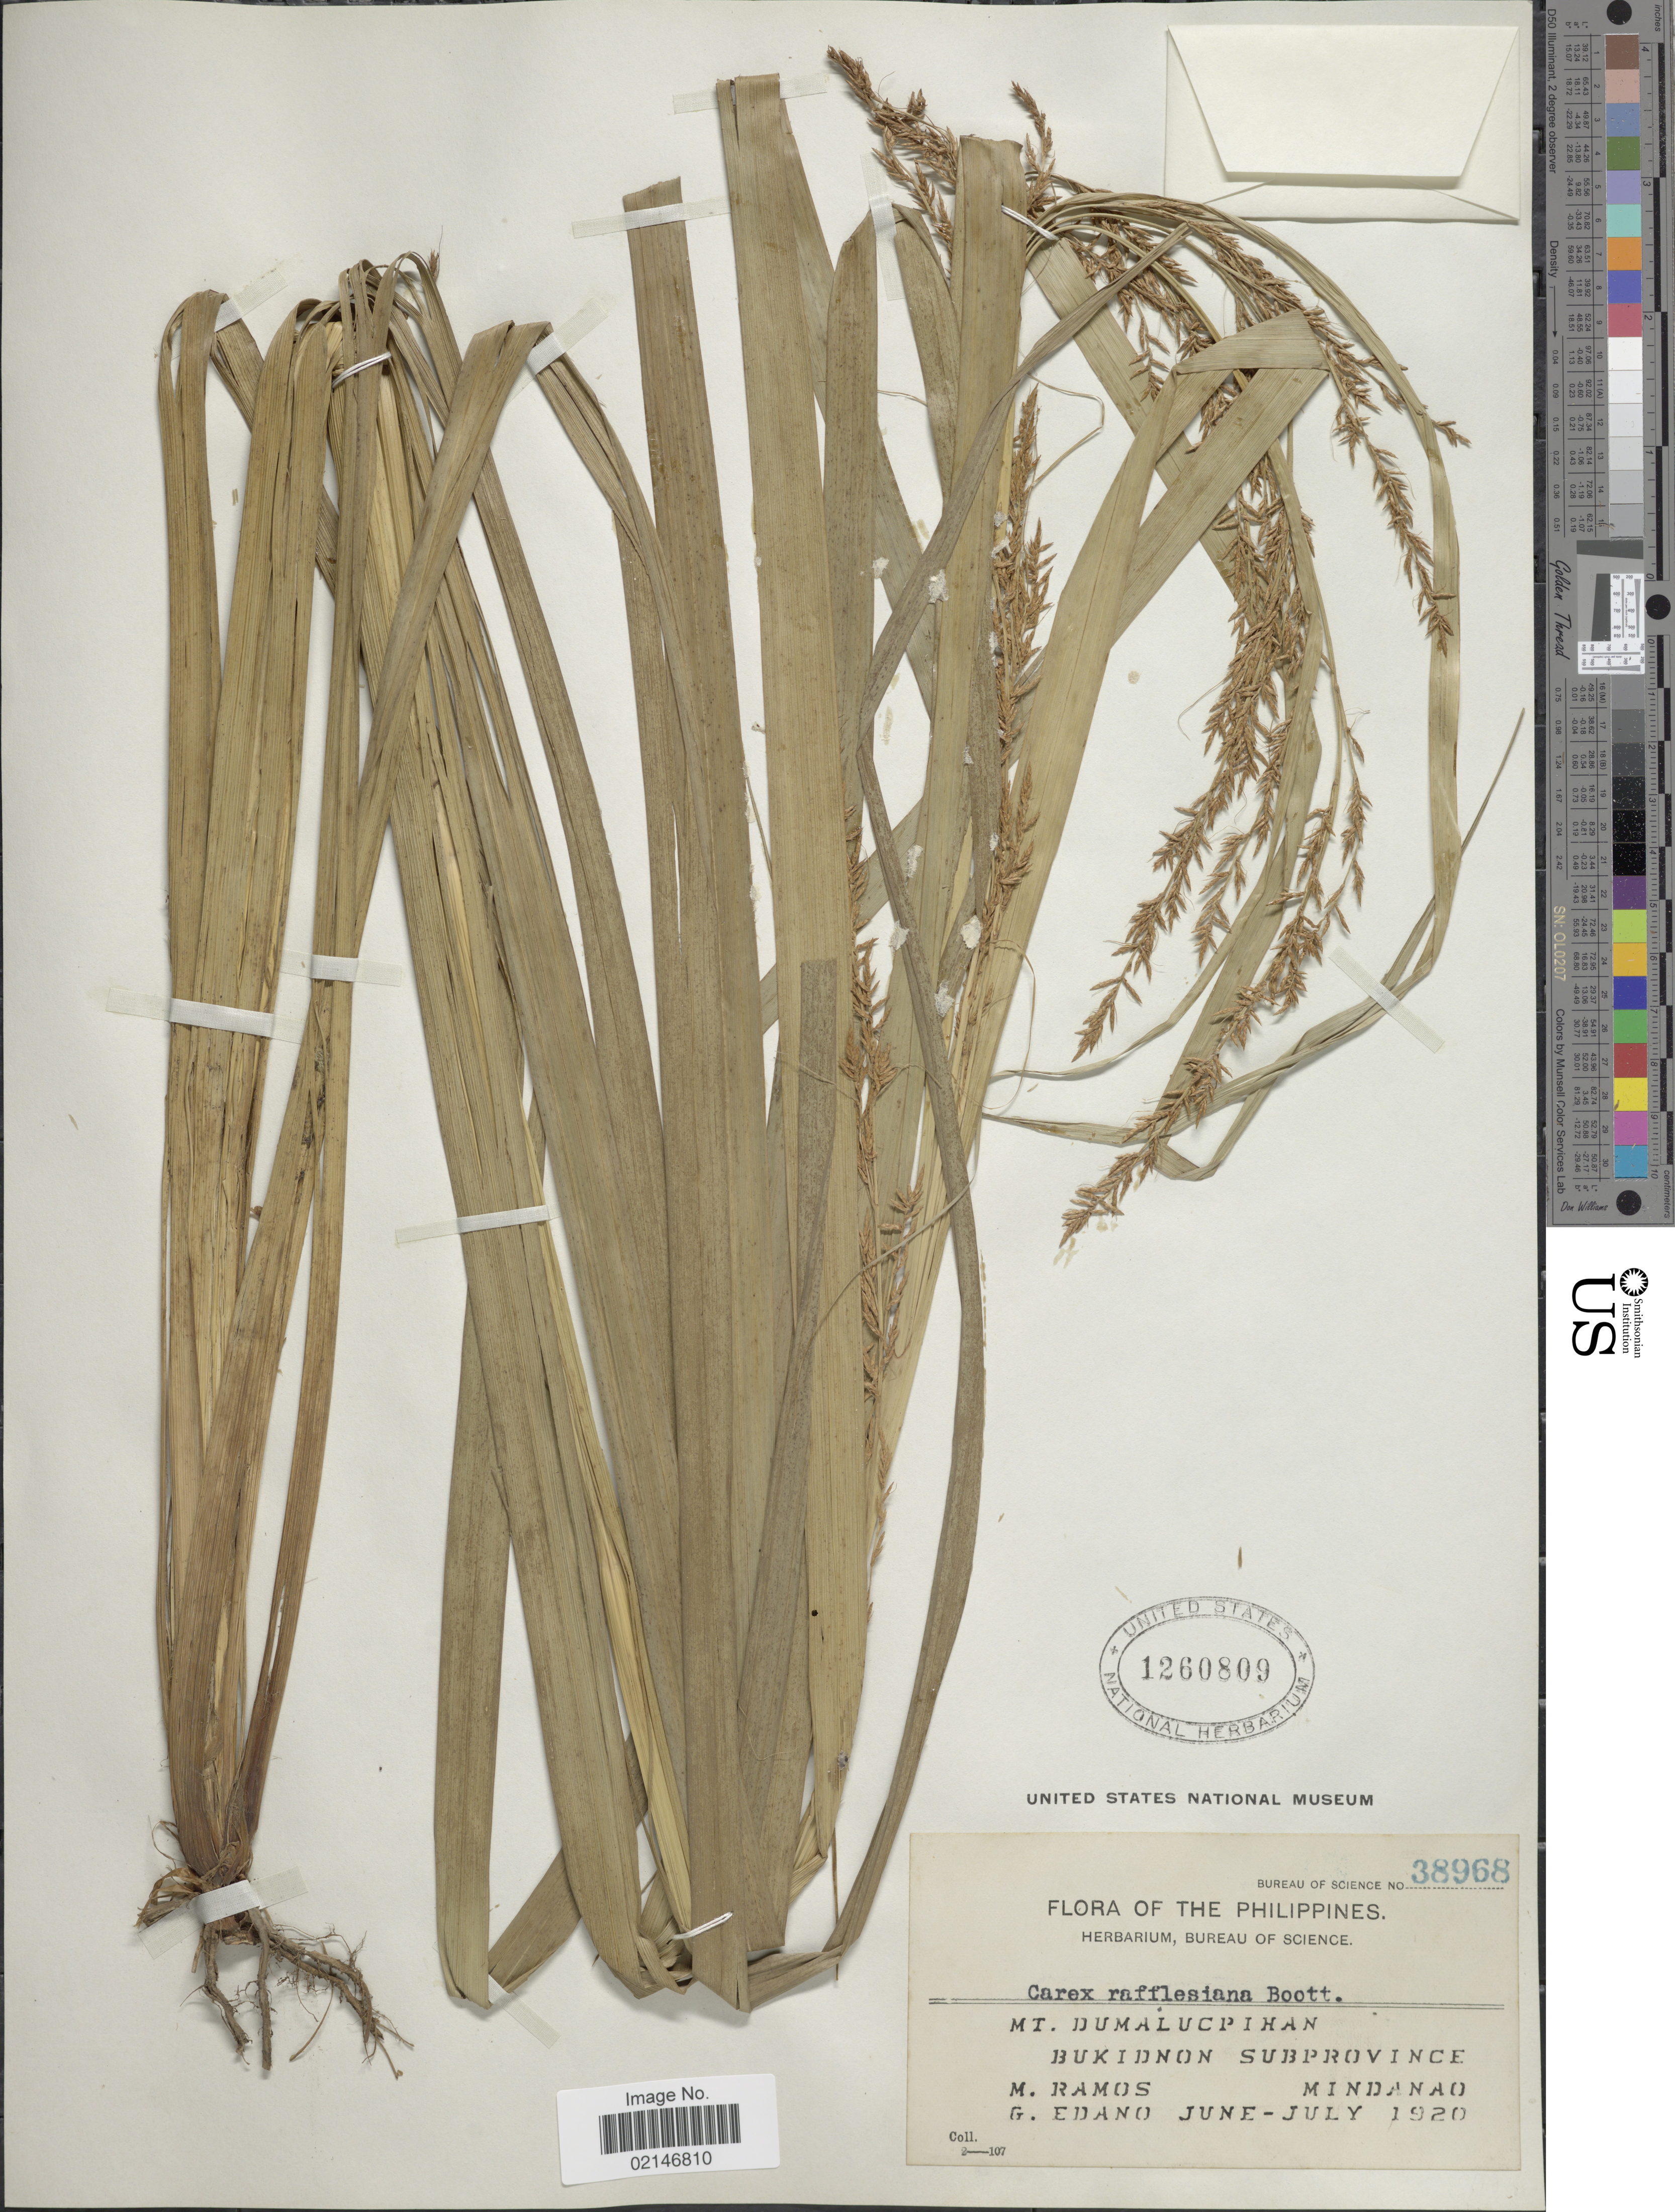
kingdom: Plantae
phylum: Tracheophyta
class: Liliopsida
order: Poales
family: Cyperaceae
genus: Carex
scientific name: Carex rafflesiana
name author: Boott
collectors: M. Ramos & G. Edaño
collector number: Bureau Of Science 38968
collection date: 1920-06/1920-07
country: Philippines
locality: Mt. Dumalucpihan, Bukidnon Subprovince, Mindanao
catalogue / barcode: US 1260809